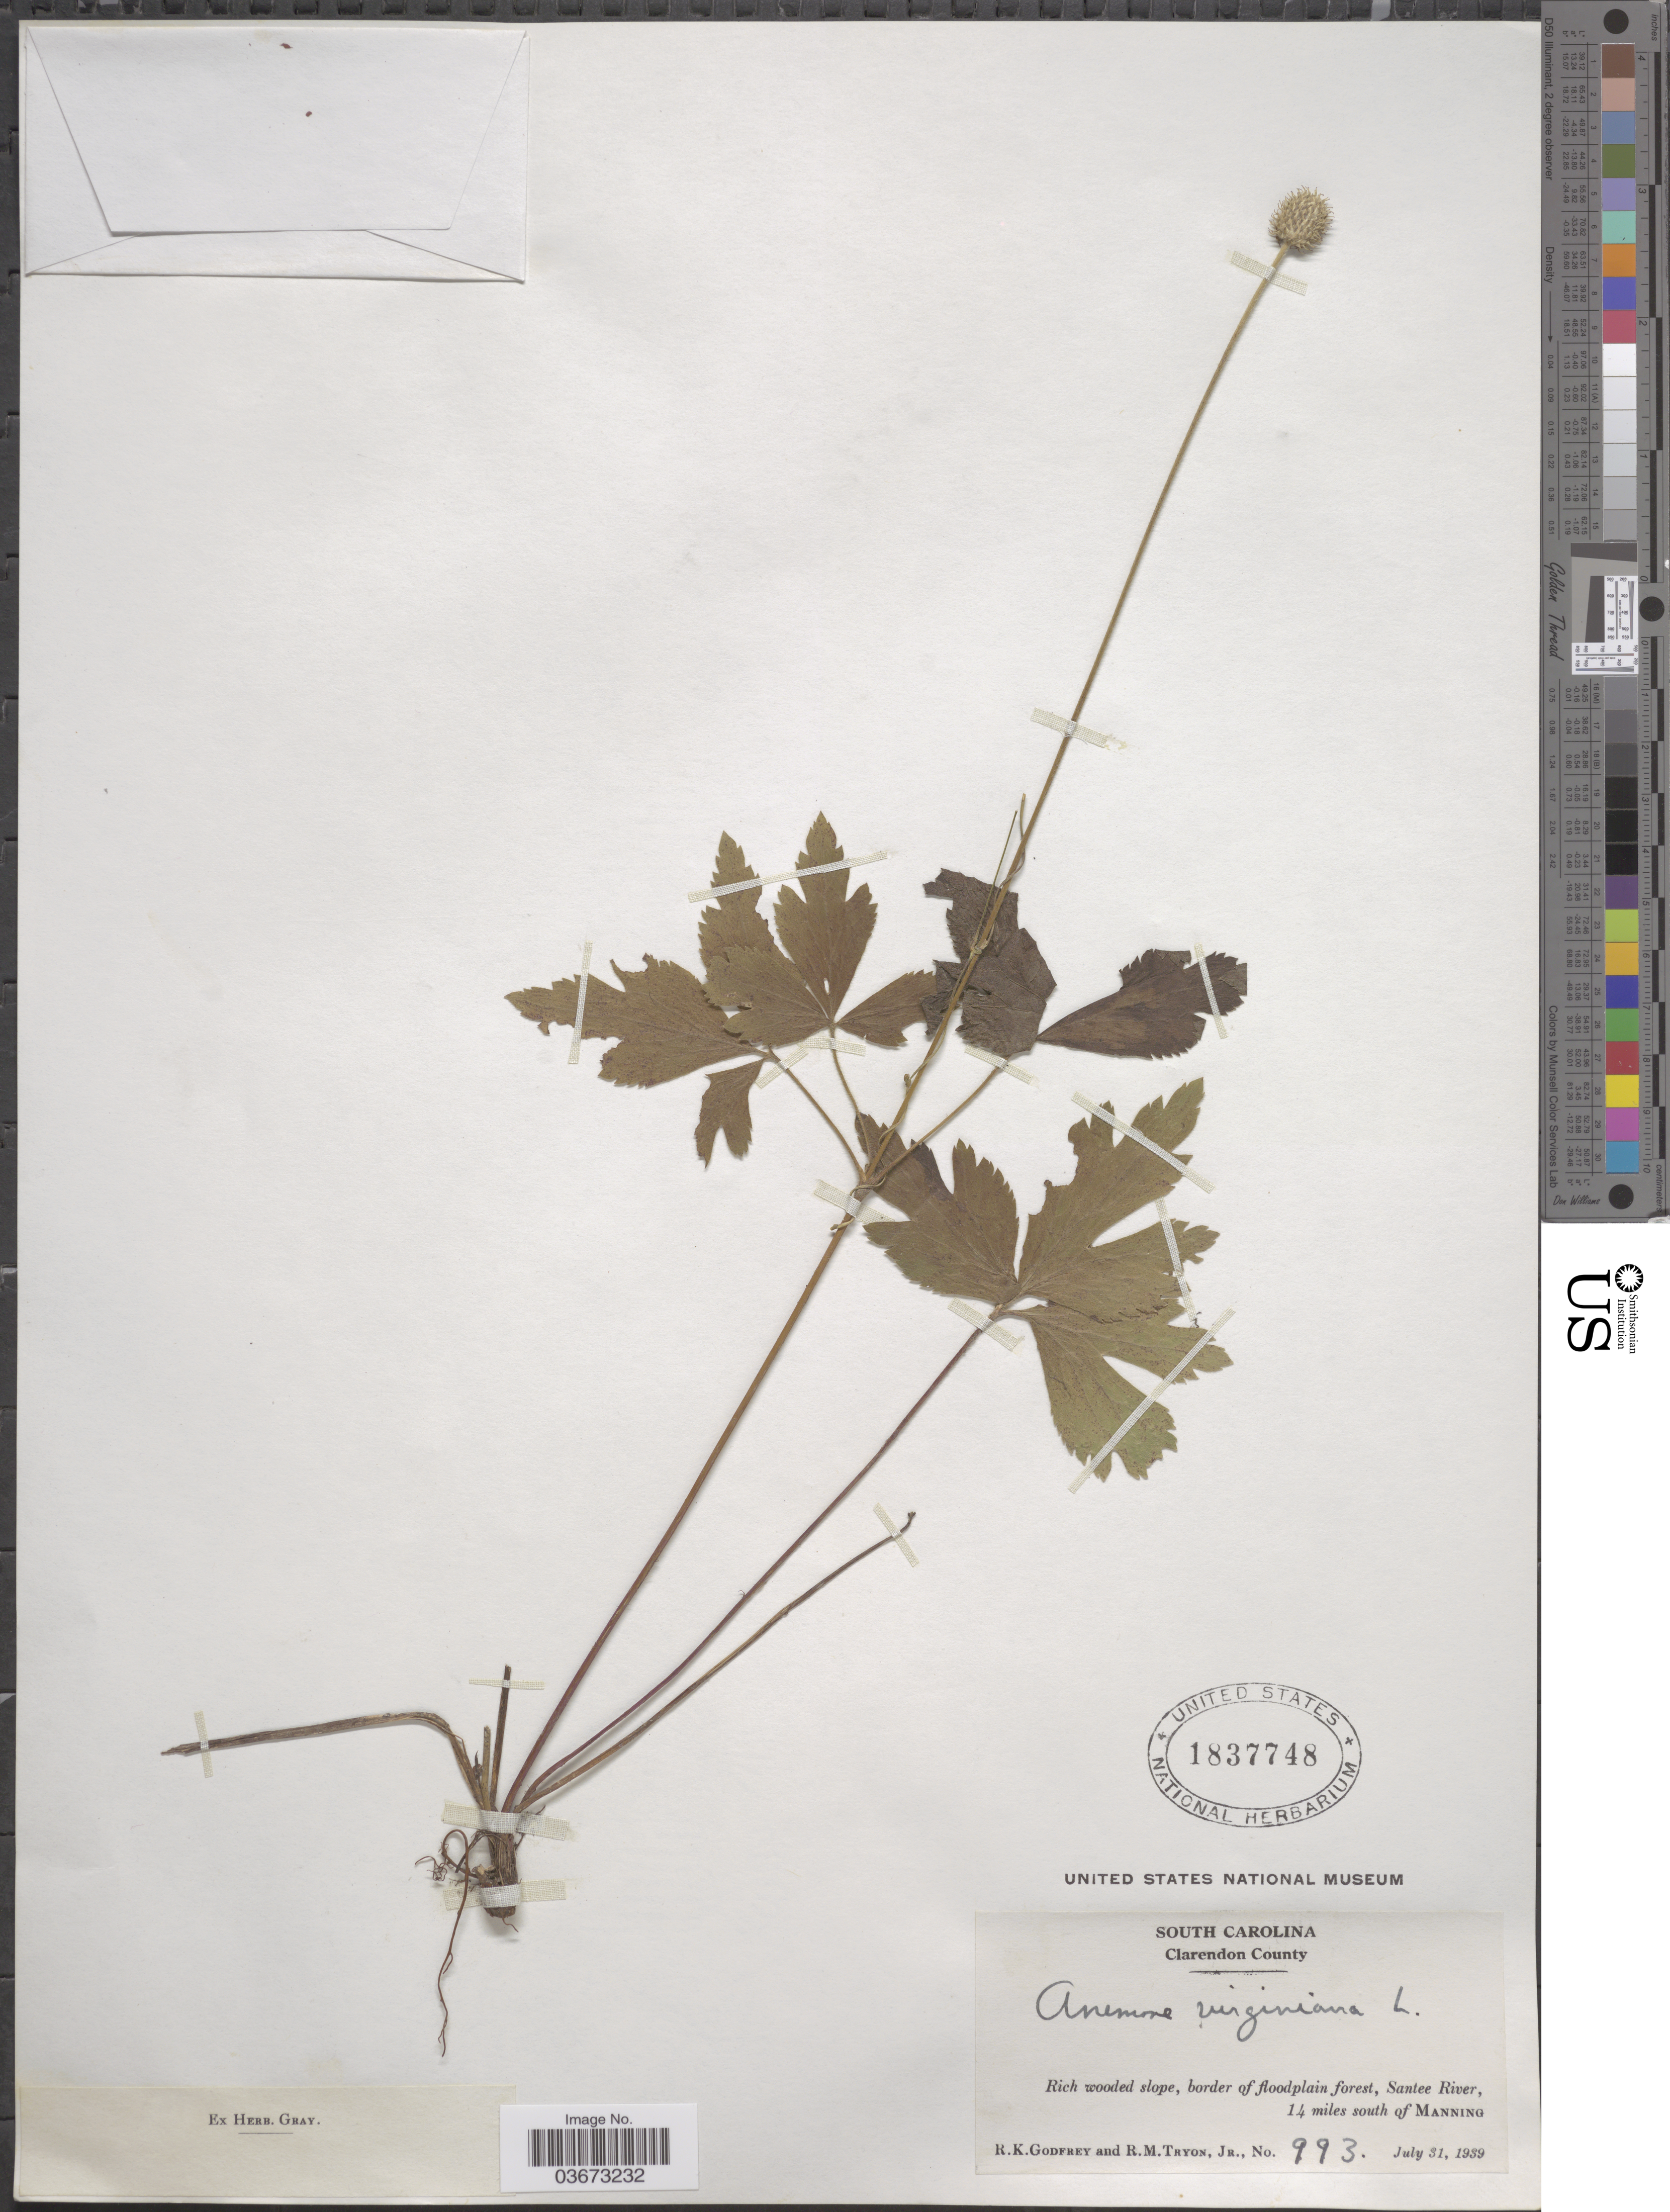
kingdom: Plantae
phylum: Tracheophyta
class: Magnoliopsida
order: Ranunculales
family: Ranunculaceae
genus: Anemone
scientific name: Anemone virginiana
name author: L.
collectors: R. K. Godfrey & R. Tryon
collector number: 993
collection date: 1939-07-31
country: United States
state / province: South Carolina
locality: Clarendon County. Santee River, 14 miles south of Manning.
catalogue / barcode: US 1837748